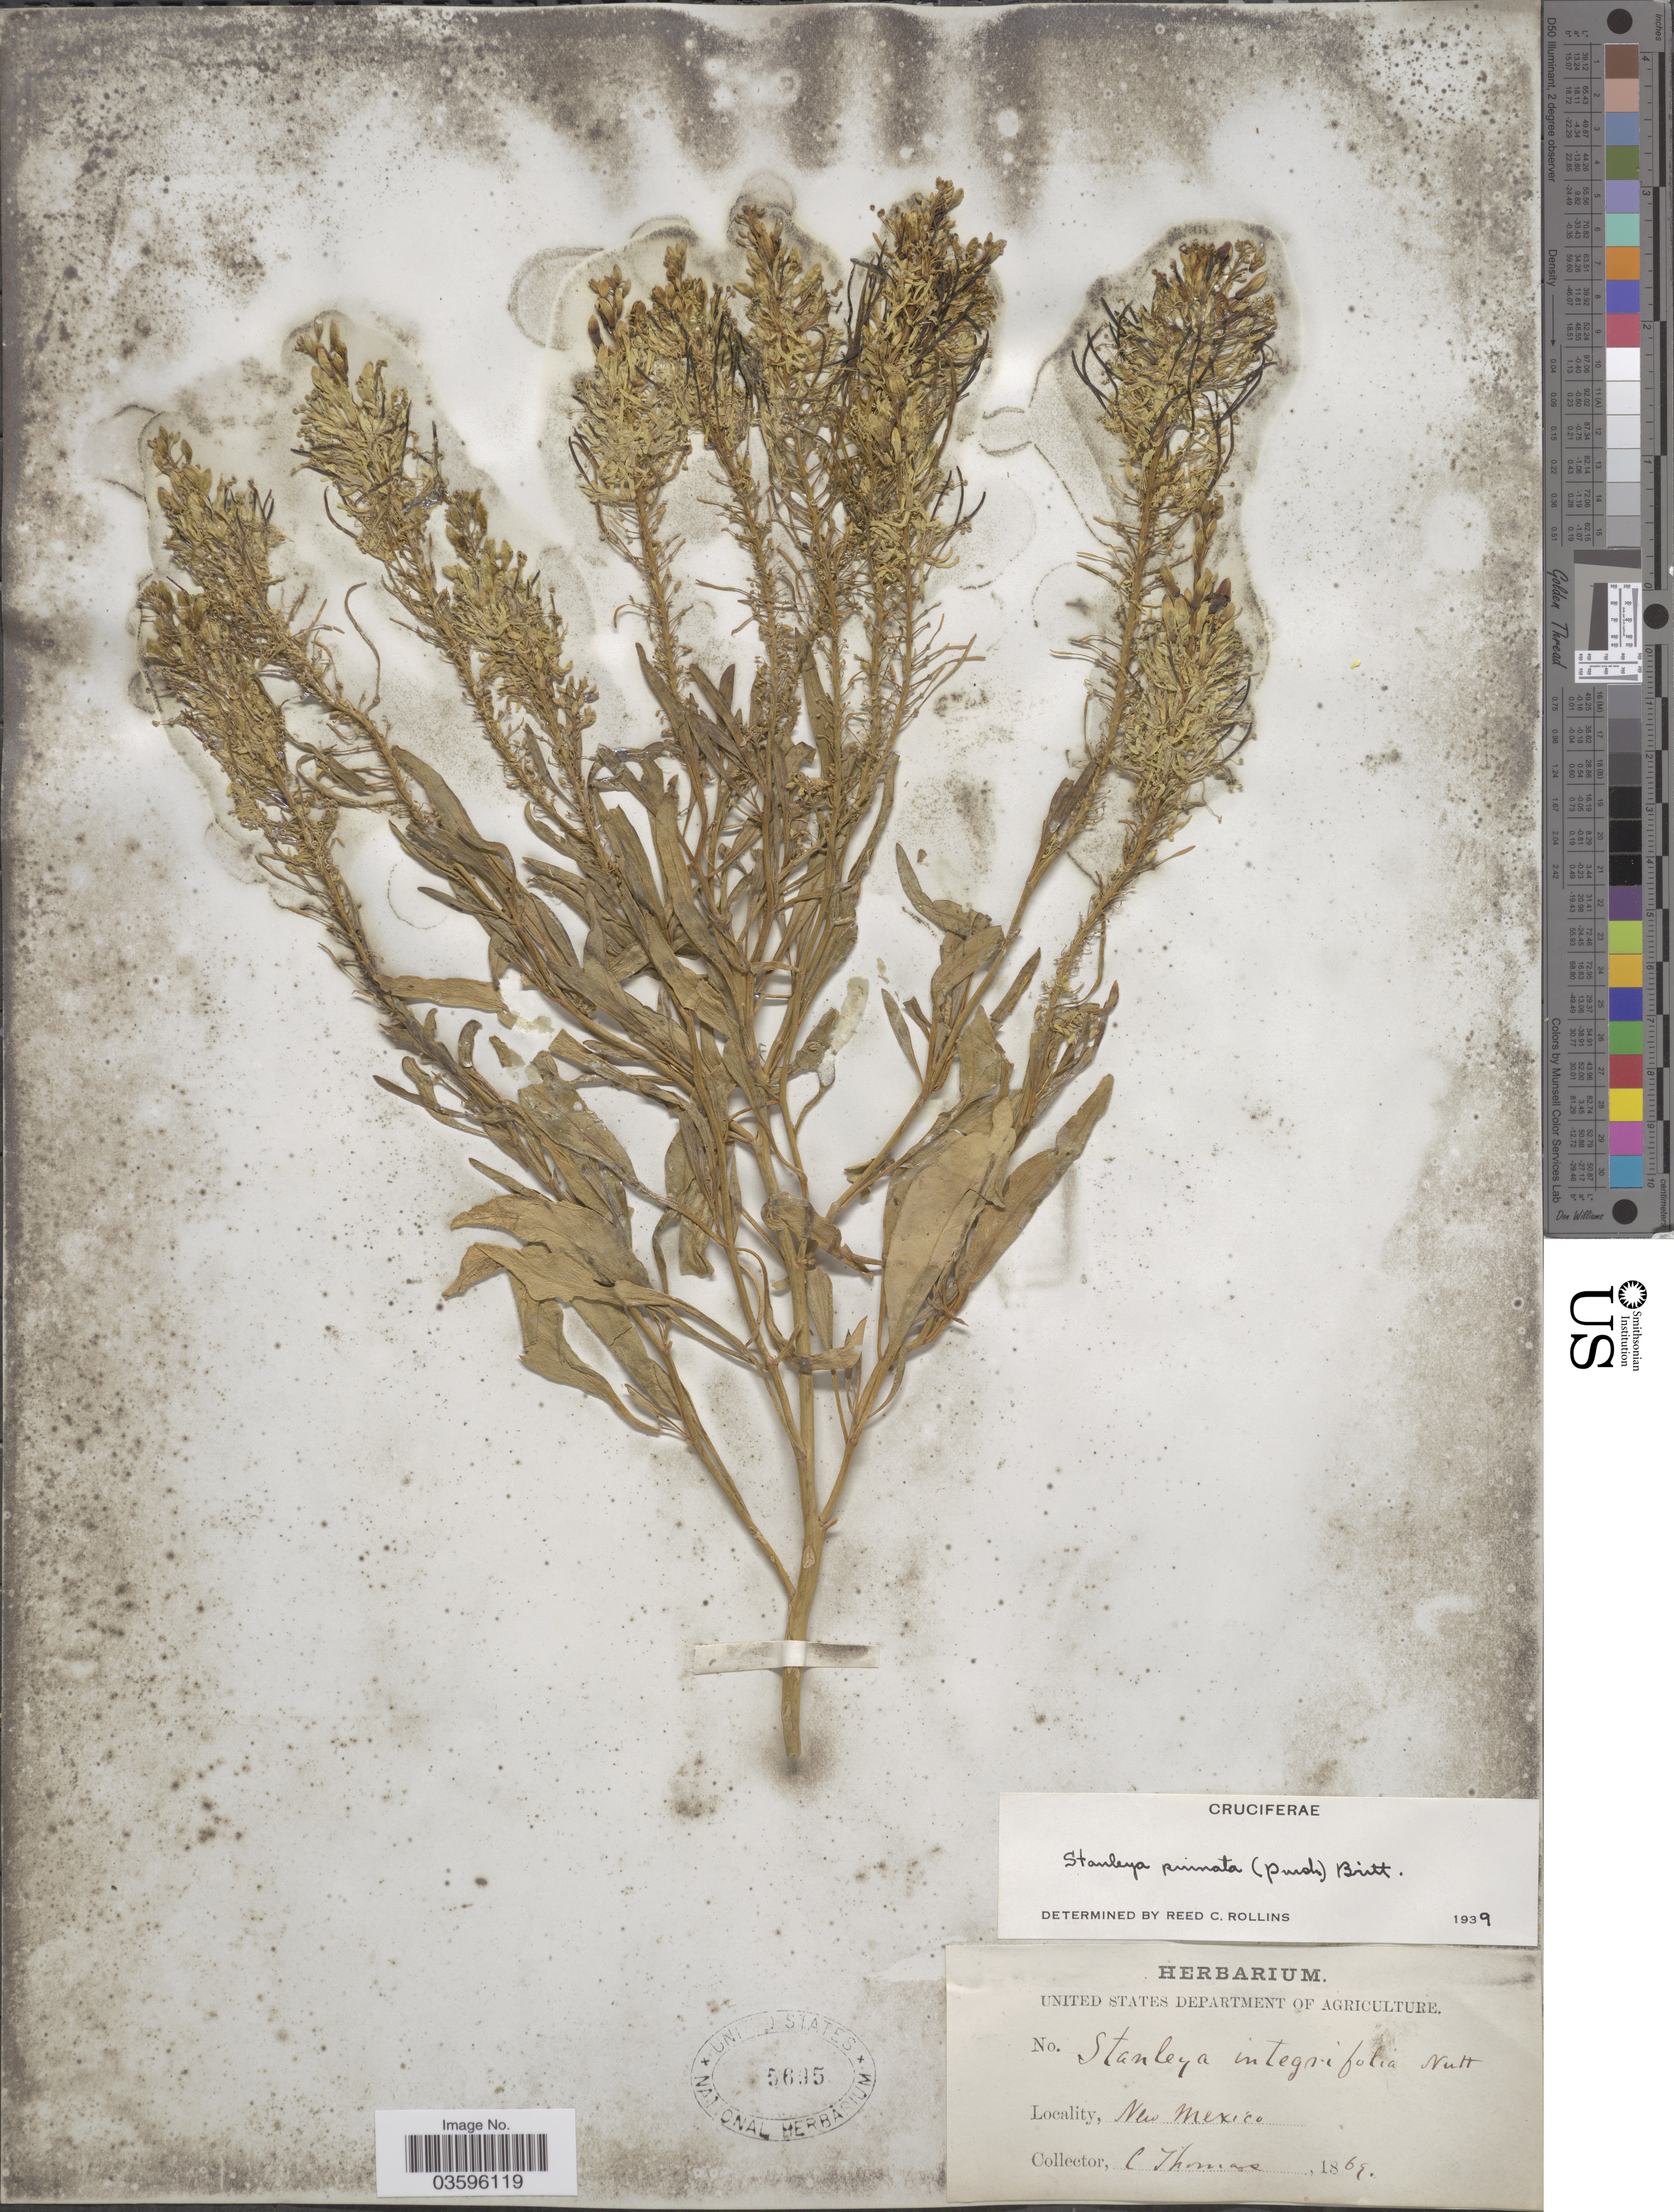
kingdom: Plantae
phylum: Tracheophyta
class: Magnoliopsida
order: Brassicales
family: Brassicaceae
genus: Stanleya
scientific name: Stanleya pinnata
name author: (Pursh) Britton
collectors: C. Thomas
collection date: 1869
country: United States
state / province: New Mexico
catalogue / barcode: US 5695